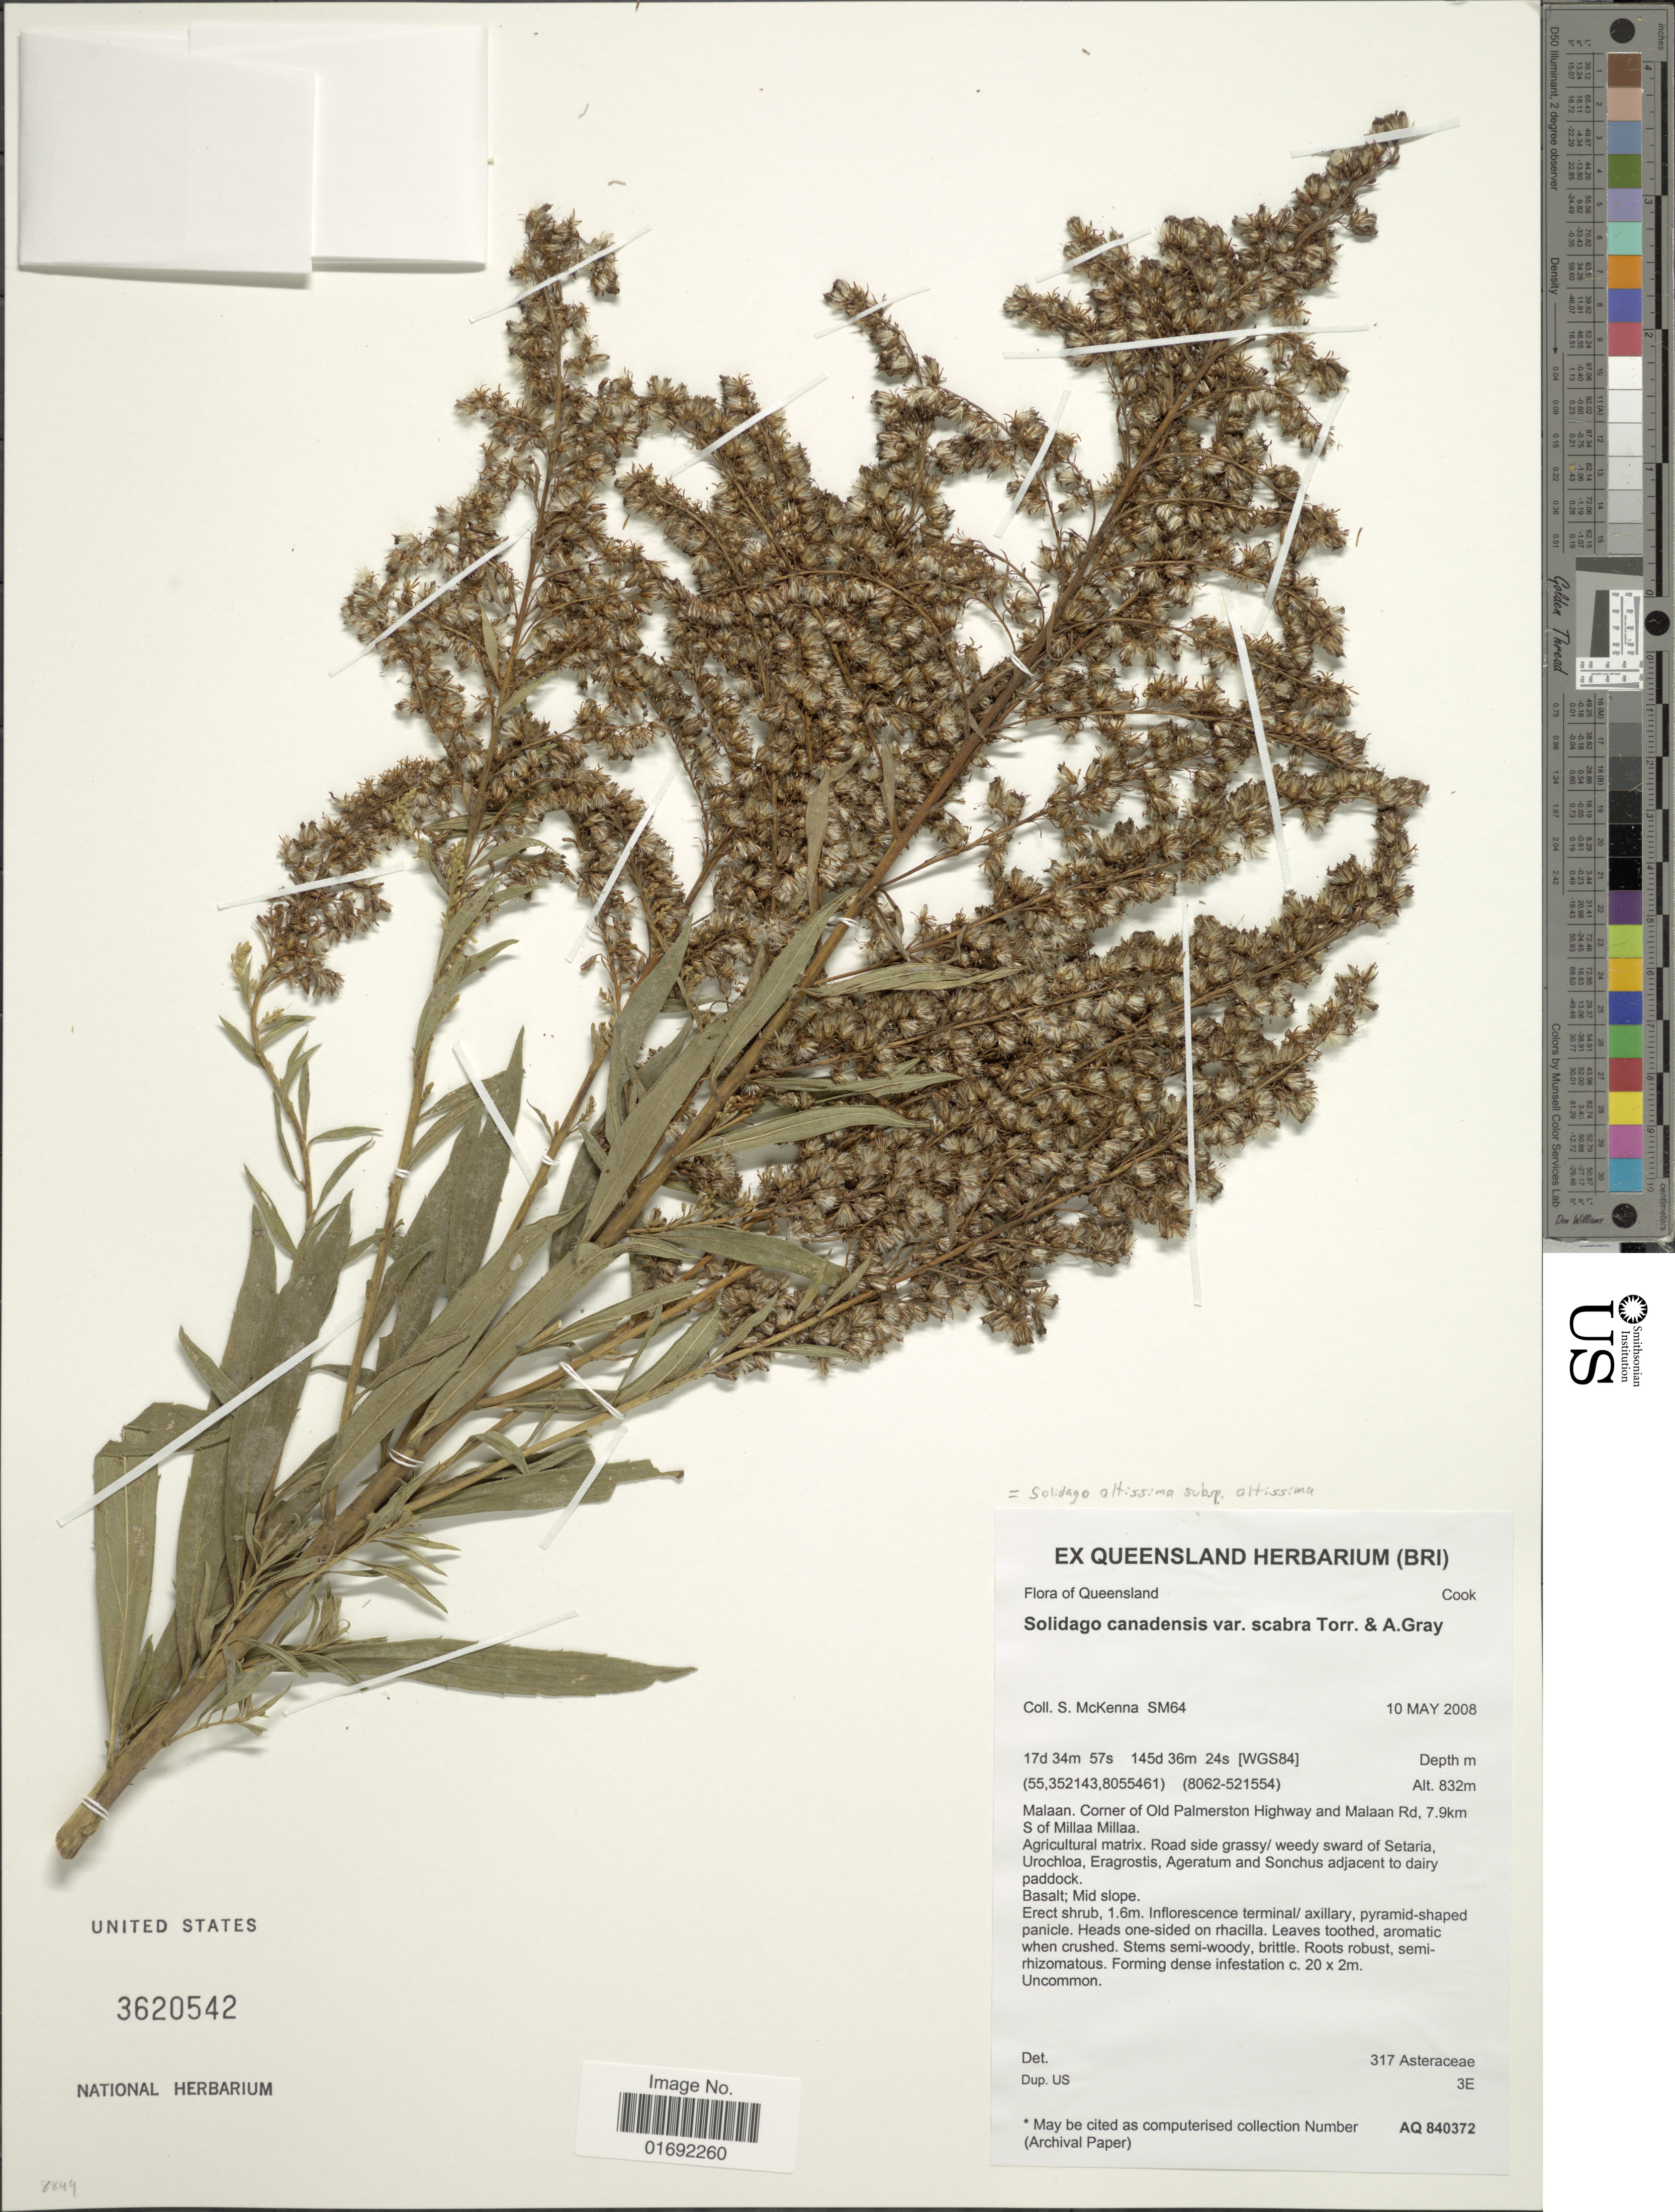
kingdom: Plantae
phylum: Tracheophyta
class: Magnoliopsida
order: Asterales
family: Asteraceae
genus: Solidago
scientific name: Solidago altissima subsp. altissima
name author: L.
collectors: S. McKenna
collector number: SM64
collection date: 2008-05-10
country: Australia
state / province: Queensland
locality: Cook, Malaan, Corner of Old Palmerston Highway and Malaan Rd, 7.9 km S of Millaa Millaa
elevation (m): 832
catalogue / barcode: US 3620542